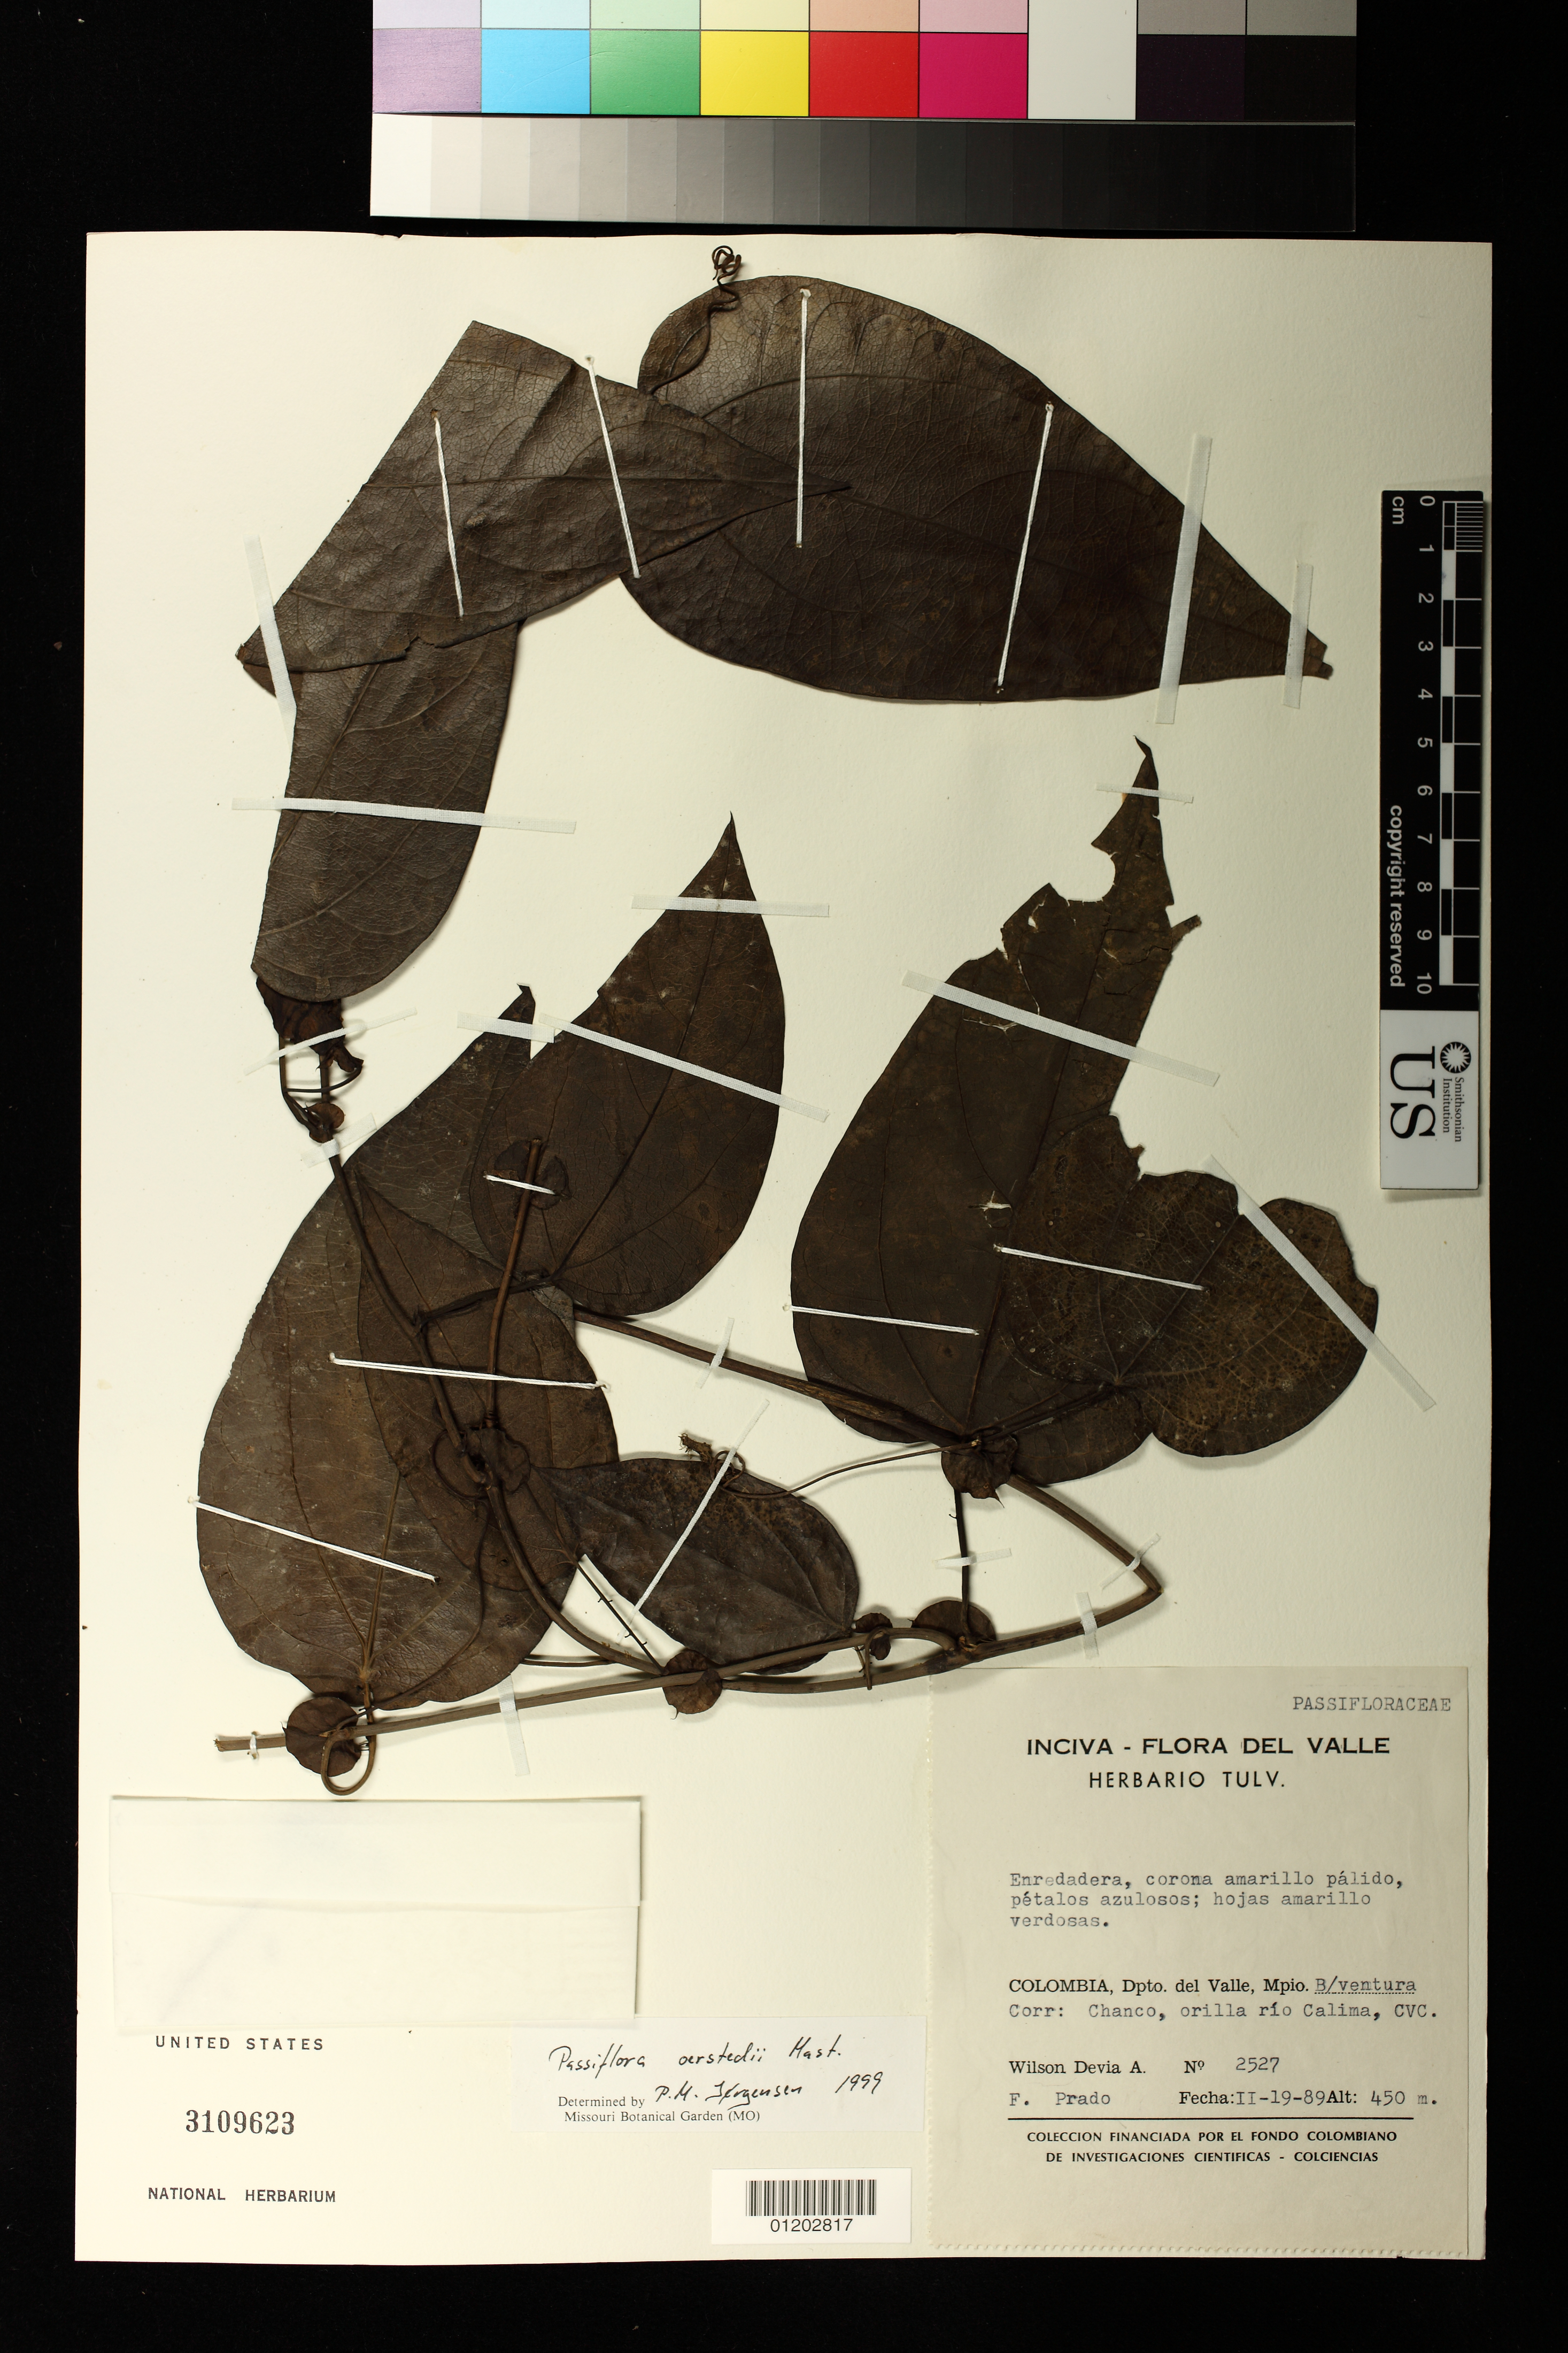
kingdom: Plantae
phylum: Tracheophyta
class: Magnoliopsida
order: Malpighiales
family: Passifloraceae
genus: Passiflora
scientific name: Passiflora oerstedii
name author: Mast. in Mart.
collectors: D. A. Wilson & F. Prado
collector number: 2527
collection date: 1989-11-19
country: Colombia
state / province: Valle del Cauca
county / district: Buenaventura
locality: Chanco, orilla rio Calima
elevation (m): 450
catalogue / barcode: US 3109623